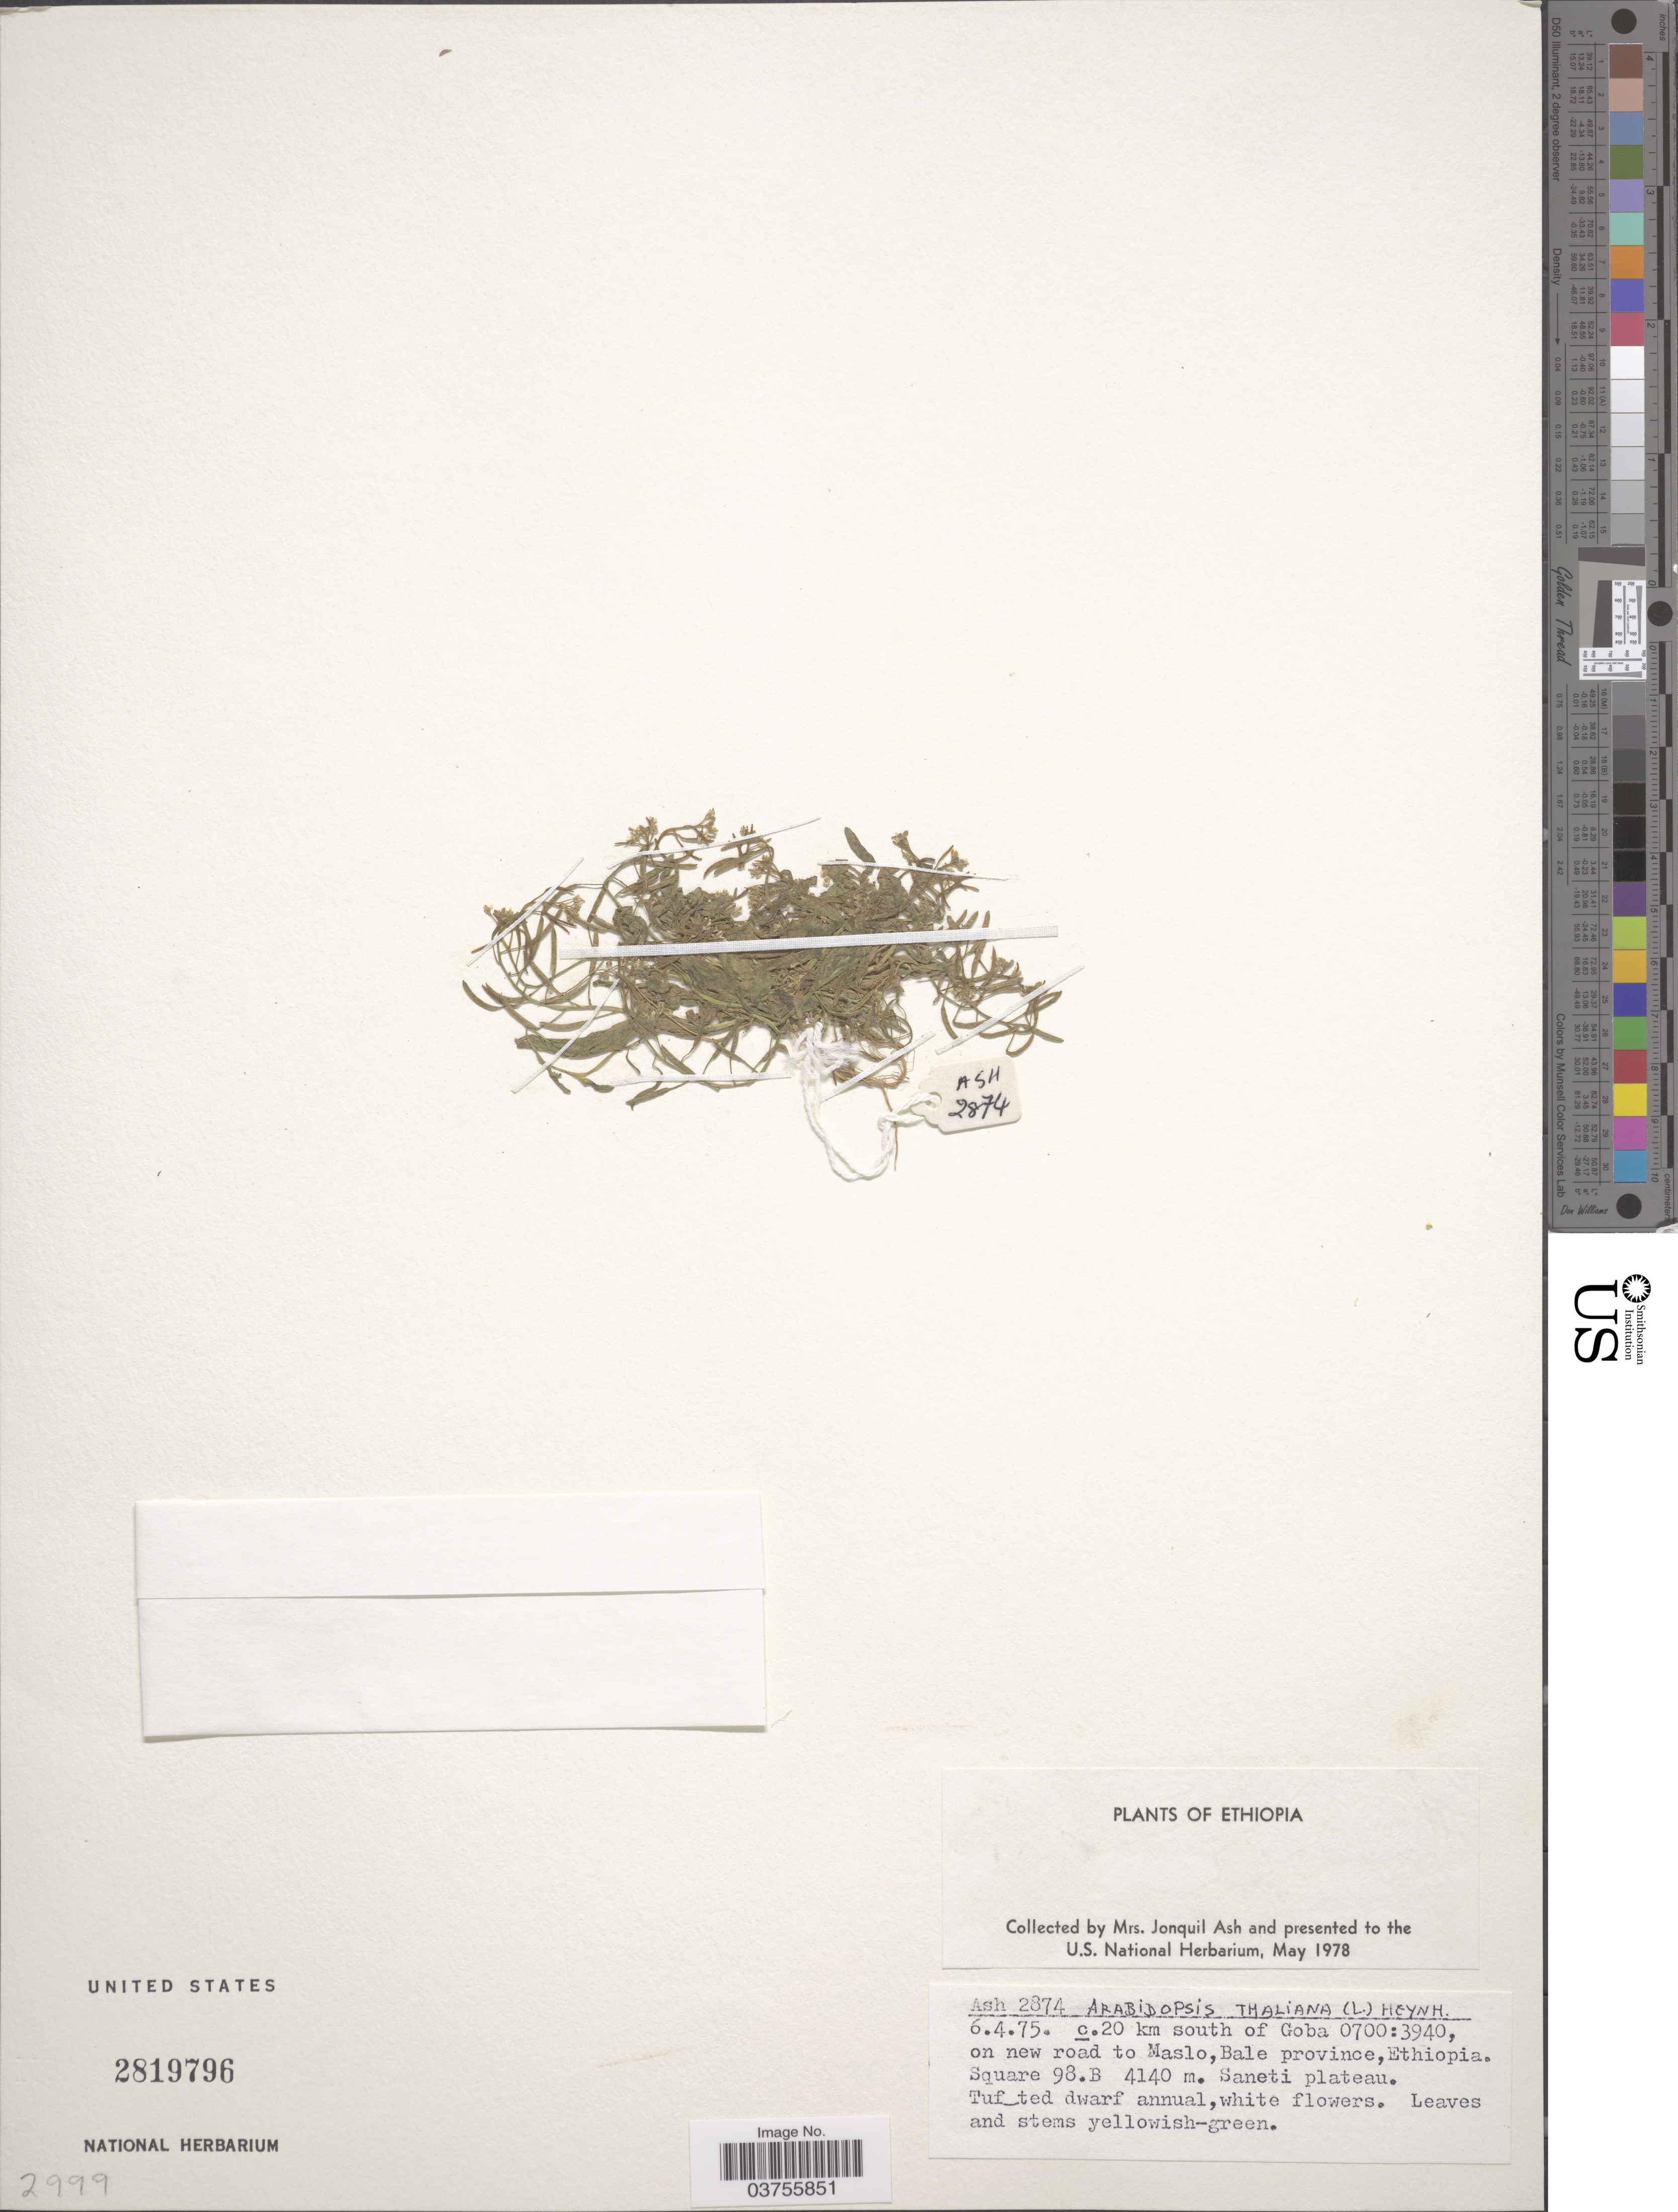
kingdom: Plantae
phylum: Tracheophyta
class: Magnoliopsida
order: Brassicales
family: Brassicaceae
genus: Arabidopsis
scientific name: Arabidopsis thaliana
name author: (L.) Heynh.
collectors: J. Ash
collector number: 2874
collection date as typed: Transcribed d/m/y: 6/4/75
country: Ethiopia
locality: C. 20 km south of Goba 0700:3940, on new road to Maslo, Bale province. Square 98.B.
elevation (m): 4140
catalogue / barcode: US 2819796